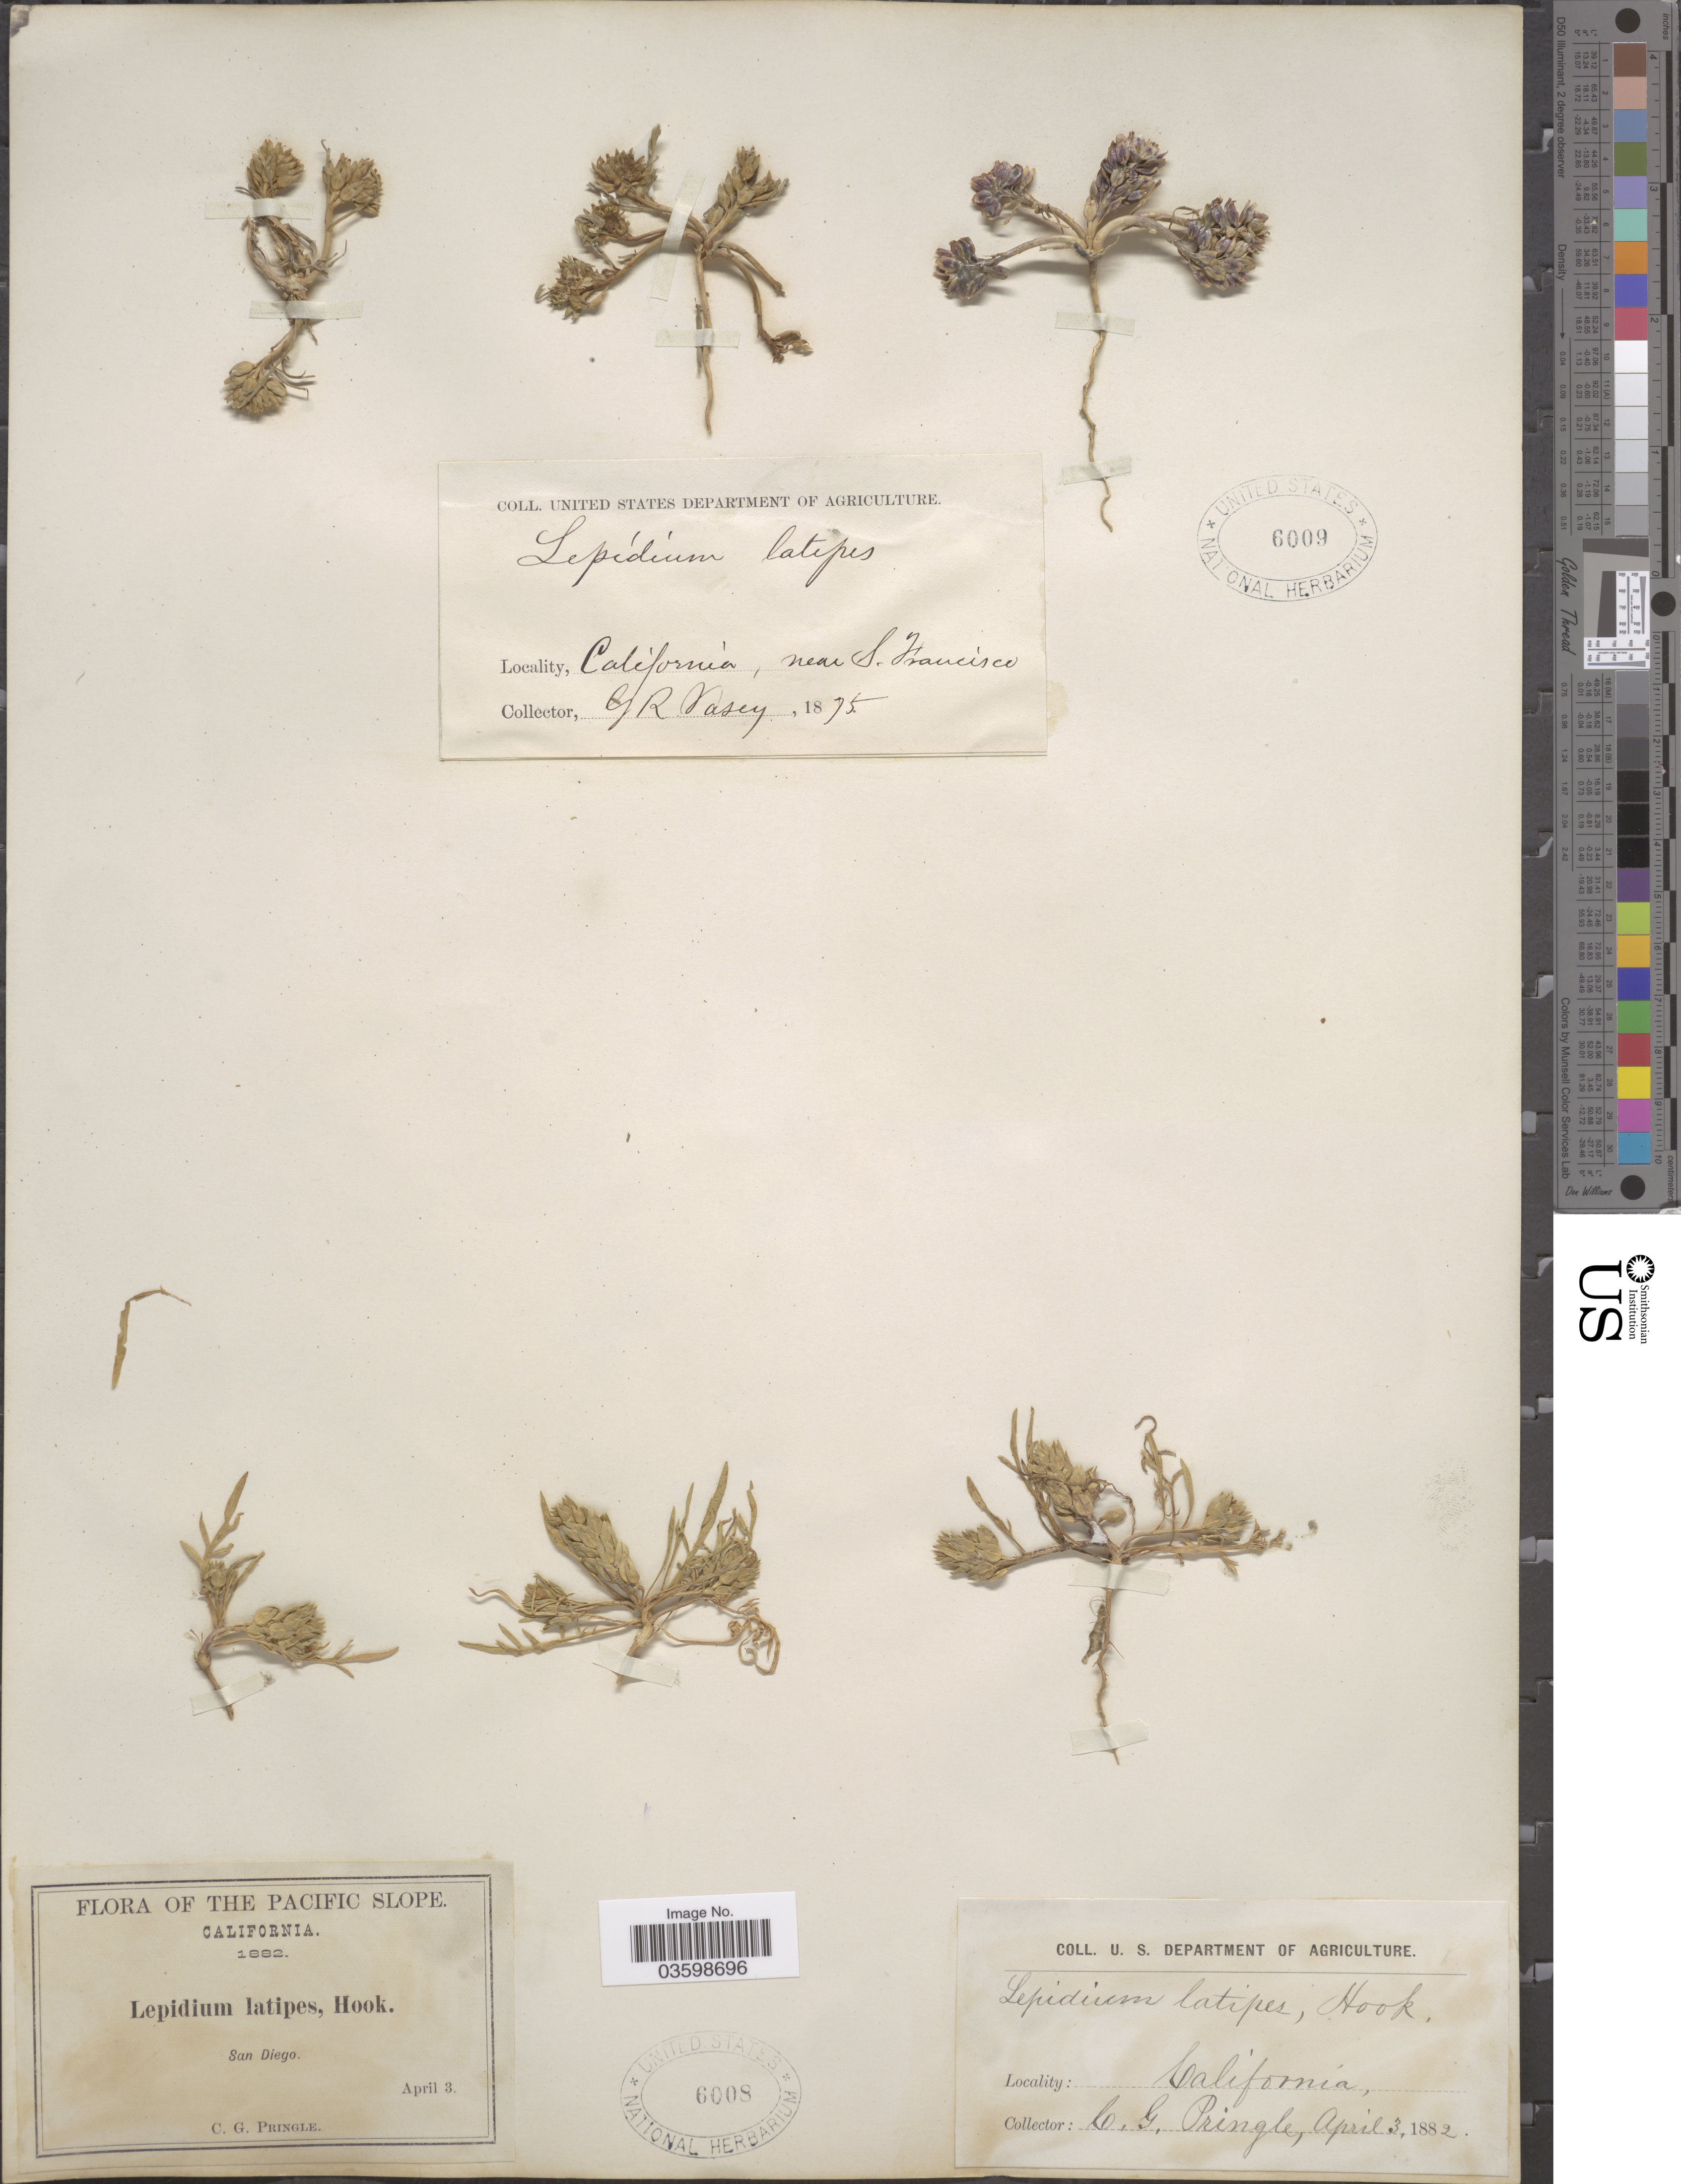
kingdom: Plantae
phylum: Tracheophyta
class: Magnoliopsida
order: Brassicales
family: Brassicaceae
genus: Lepidium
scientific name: Lepidium latipes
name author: Hook.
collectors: G. R. Vasey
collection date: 1875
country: United States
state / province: California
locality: Near S. Francisco.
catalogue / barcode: US 6009